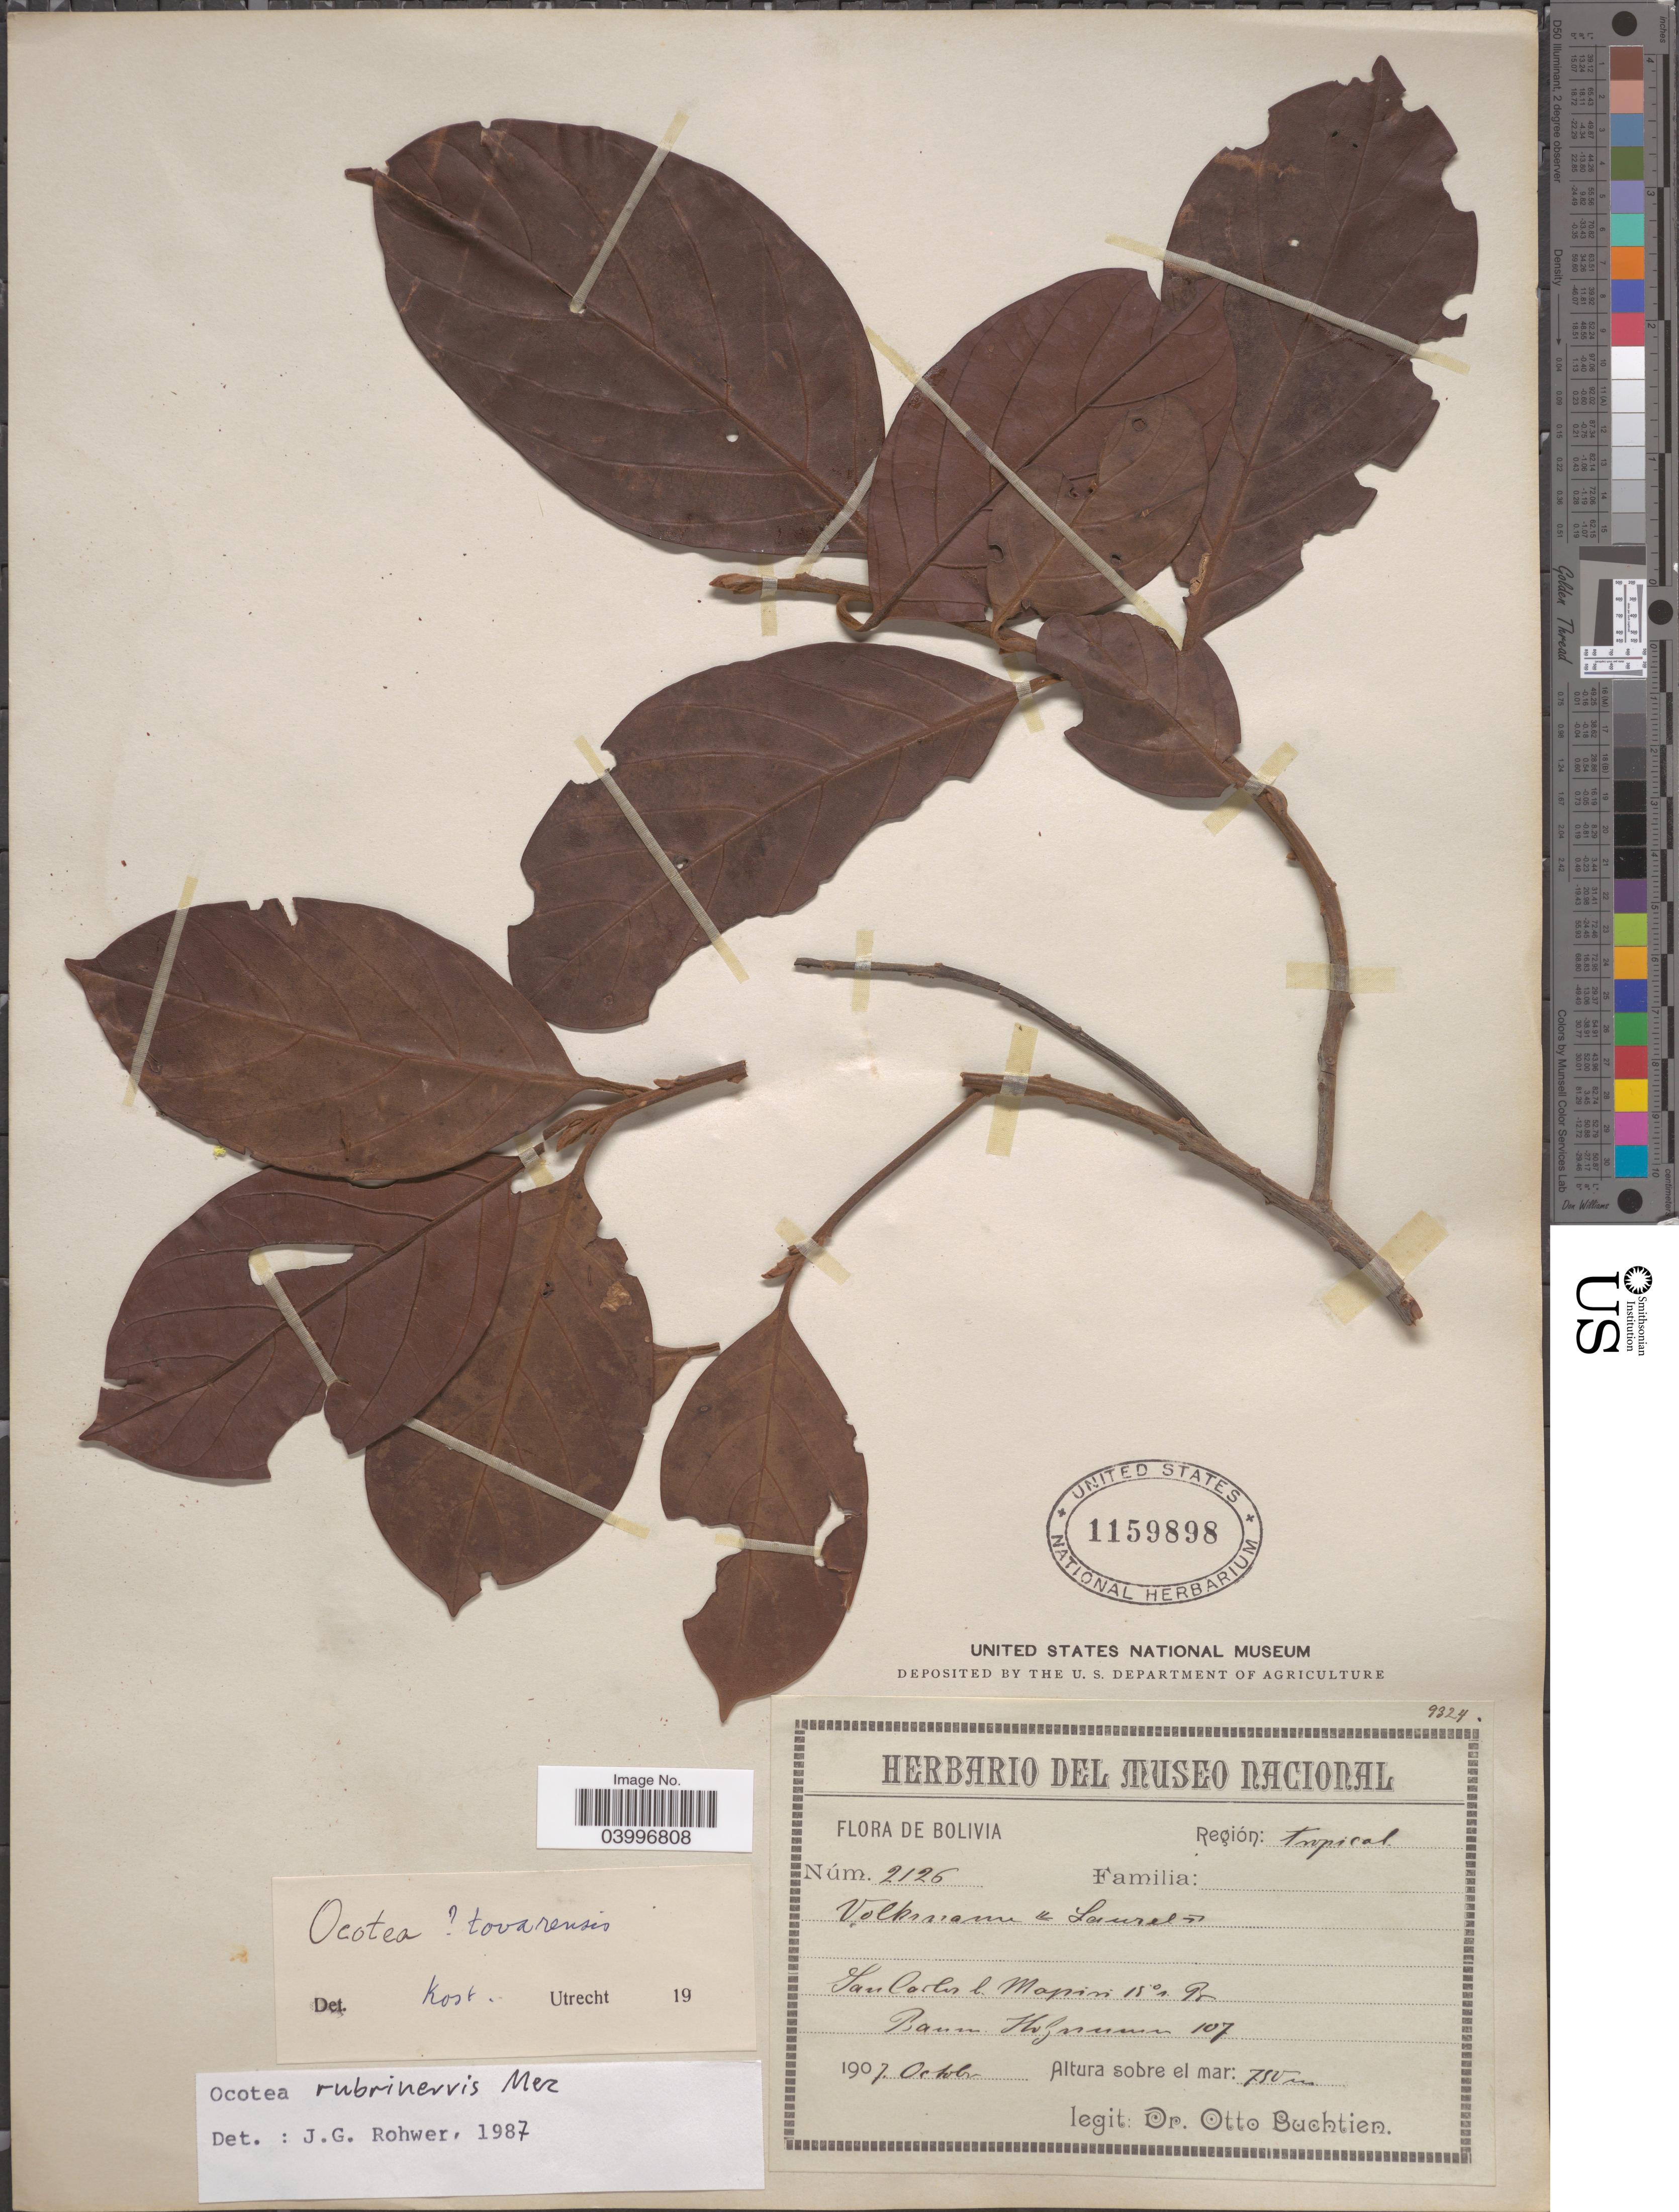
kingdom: Plantae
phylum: Tracheophyta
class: Magnoliopsida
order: Laurales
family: Lauraceae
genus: Ocotea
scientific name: Ocotea rubrinervis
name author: Mez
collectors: O. Buchtien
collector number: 2125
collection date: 1907-10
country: Bolivia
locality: Región: Tropical. San Carlos l. Mapiri 15° s. Br.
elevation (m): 750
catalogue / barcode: US 1159898